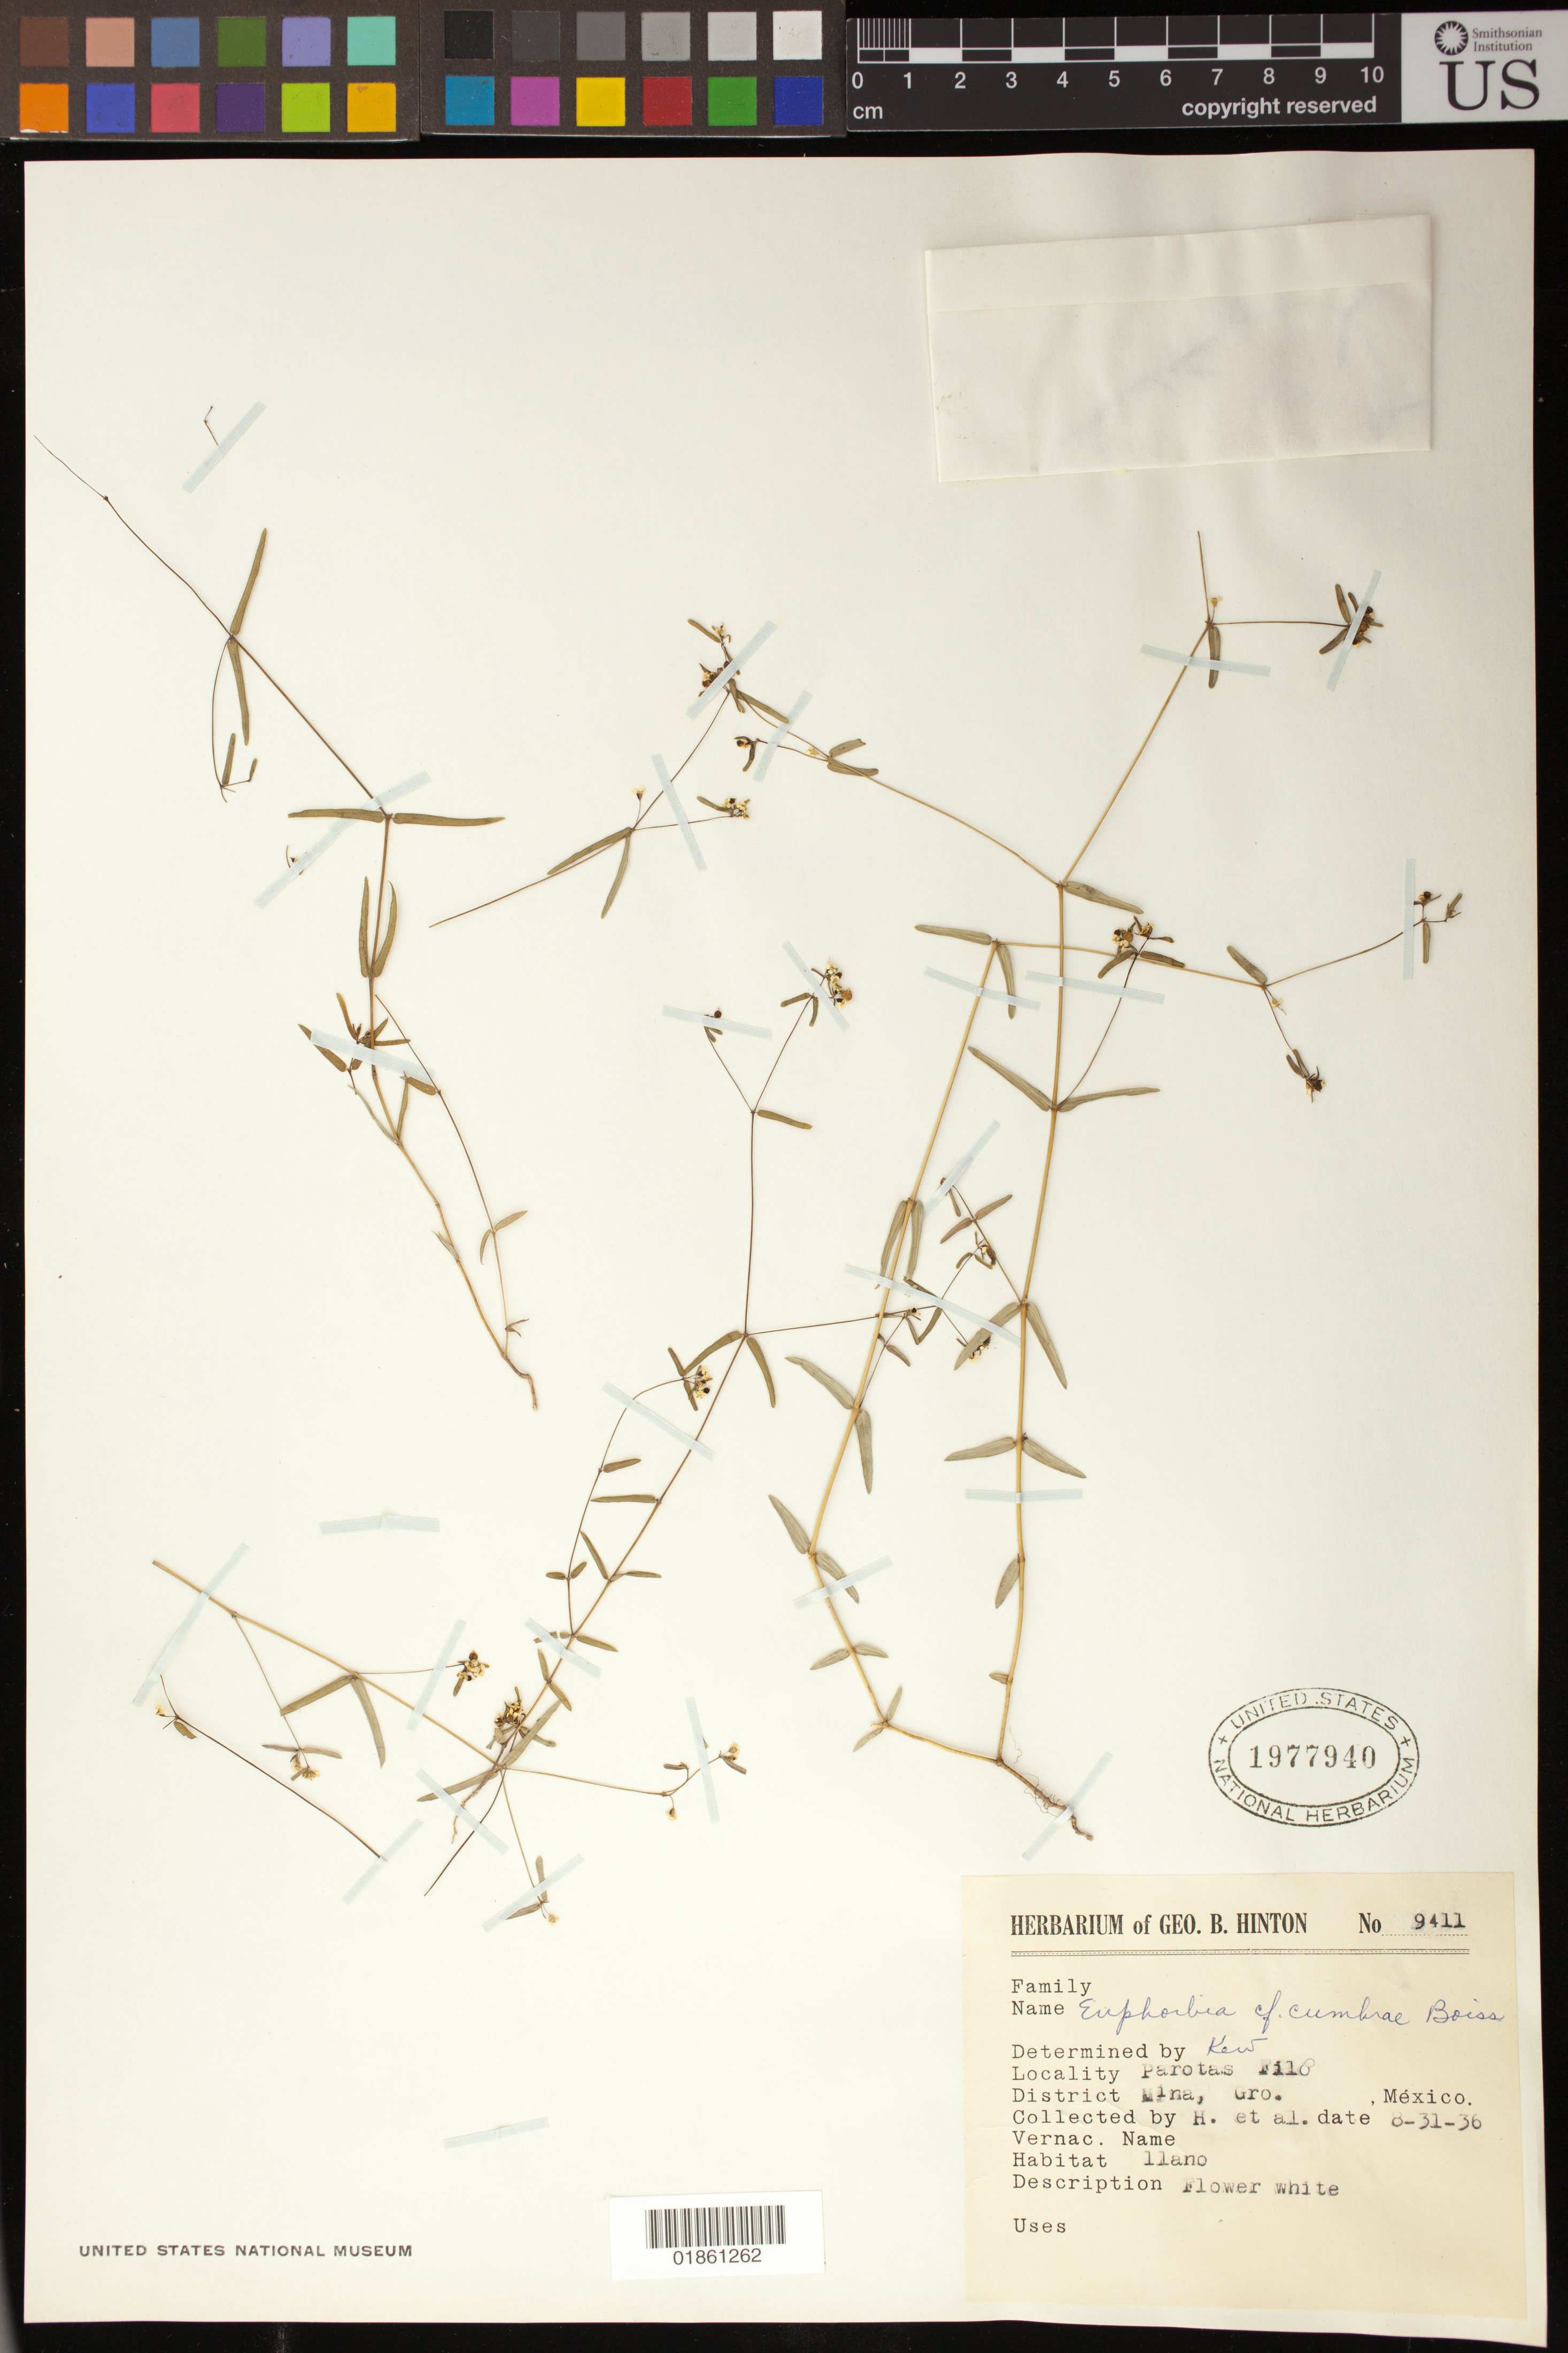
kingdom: Plantae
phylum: Tracheophyta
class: Magnoliopsida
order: Malpighiales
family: Euphorbiaceae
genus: Euphorbia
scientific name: Euphorbia sp.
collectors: G. B. Hinton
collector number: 9411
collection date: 1936-08-31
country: Mexico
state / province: Guerrero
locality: Locality Parotas Filo; District Mina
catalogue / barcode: US 1977940